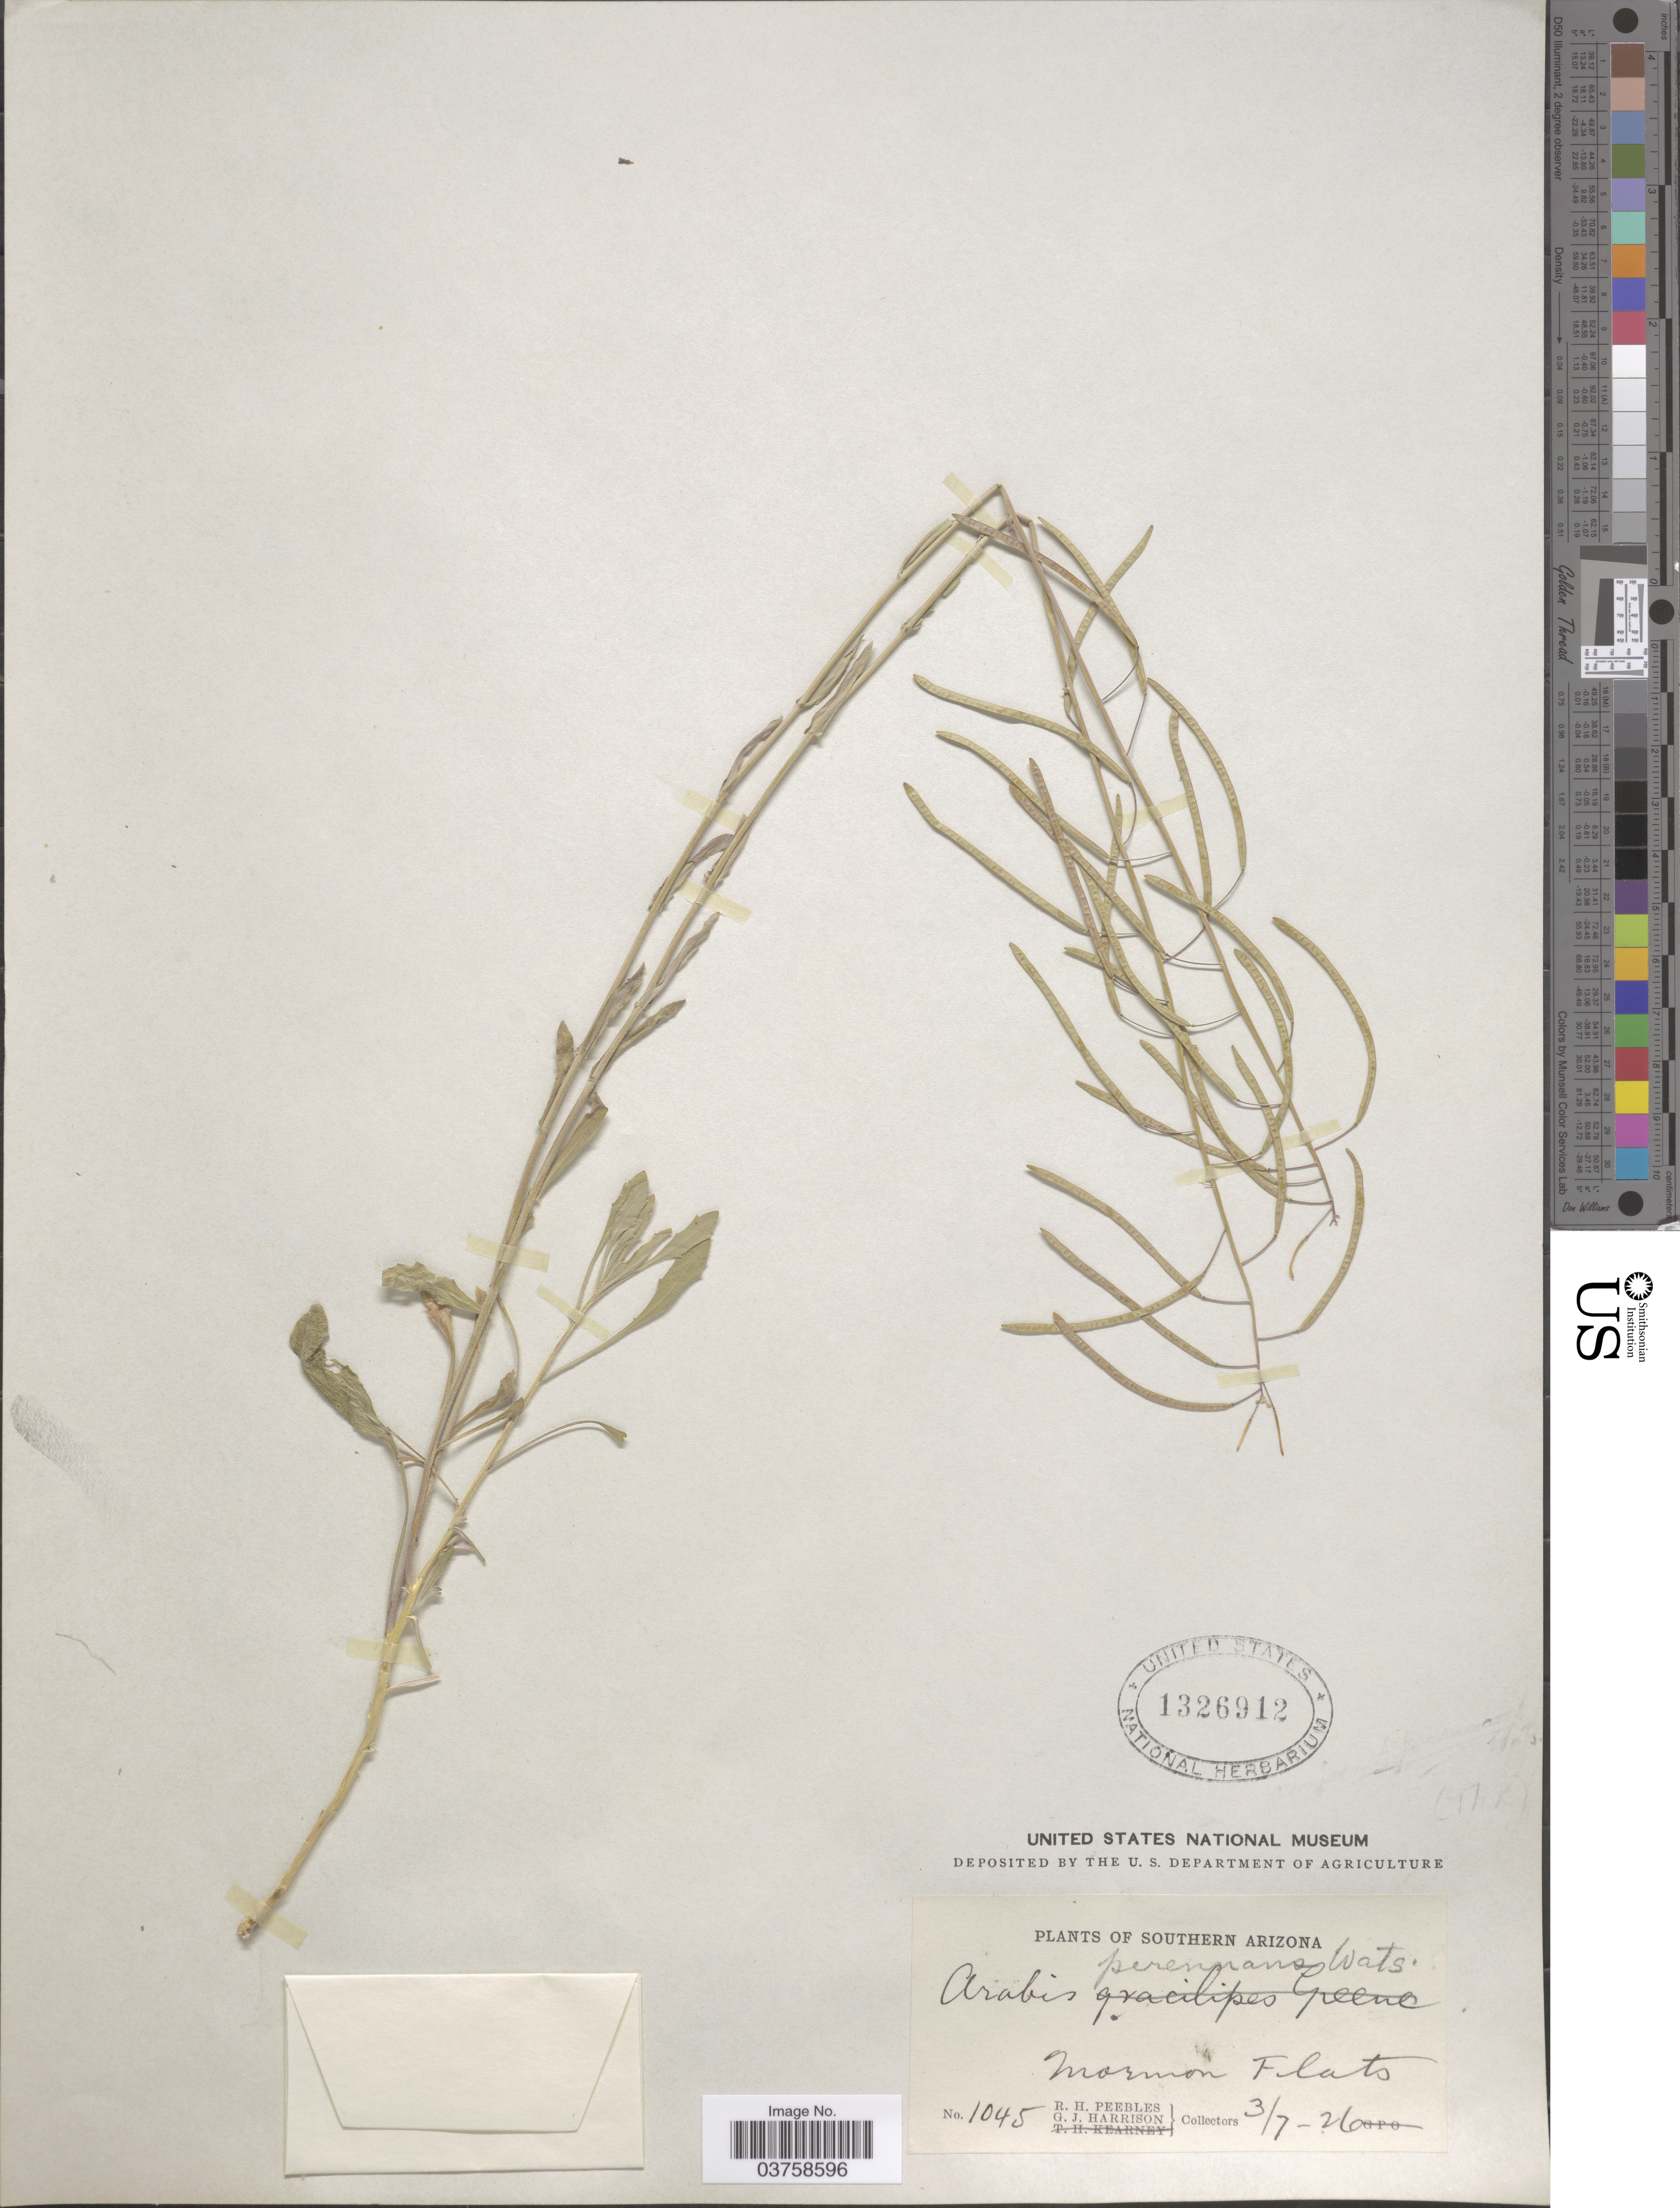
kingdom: Plantae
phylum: Tracheophyta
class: Magnoliopsida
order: Brassicales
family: Brassicaceae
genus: Arabis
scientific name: Arabis perennans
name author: S. Watson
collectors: R. H. Peebles & G. J. Harrison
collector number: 1045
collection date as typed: Transcribed d/m/y: 7/2/26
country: United States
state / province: Arizona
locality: Southern Arizona. Mormon Flats.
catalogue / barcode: US 1326912